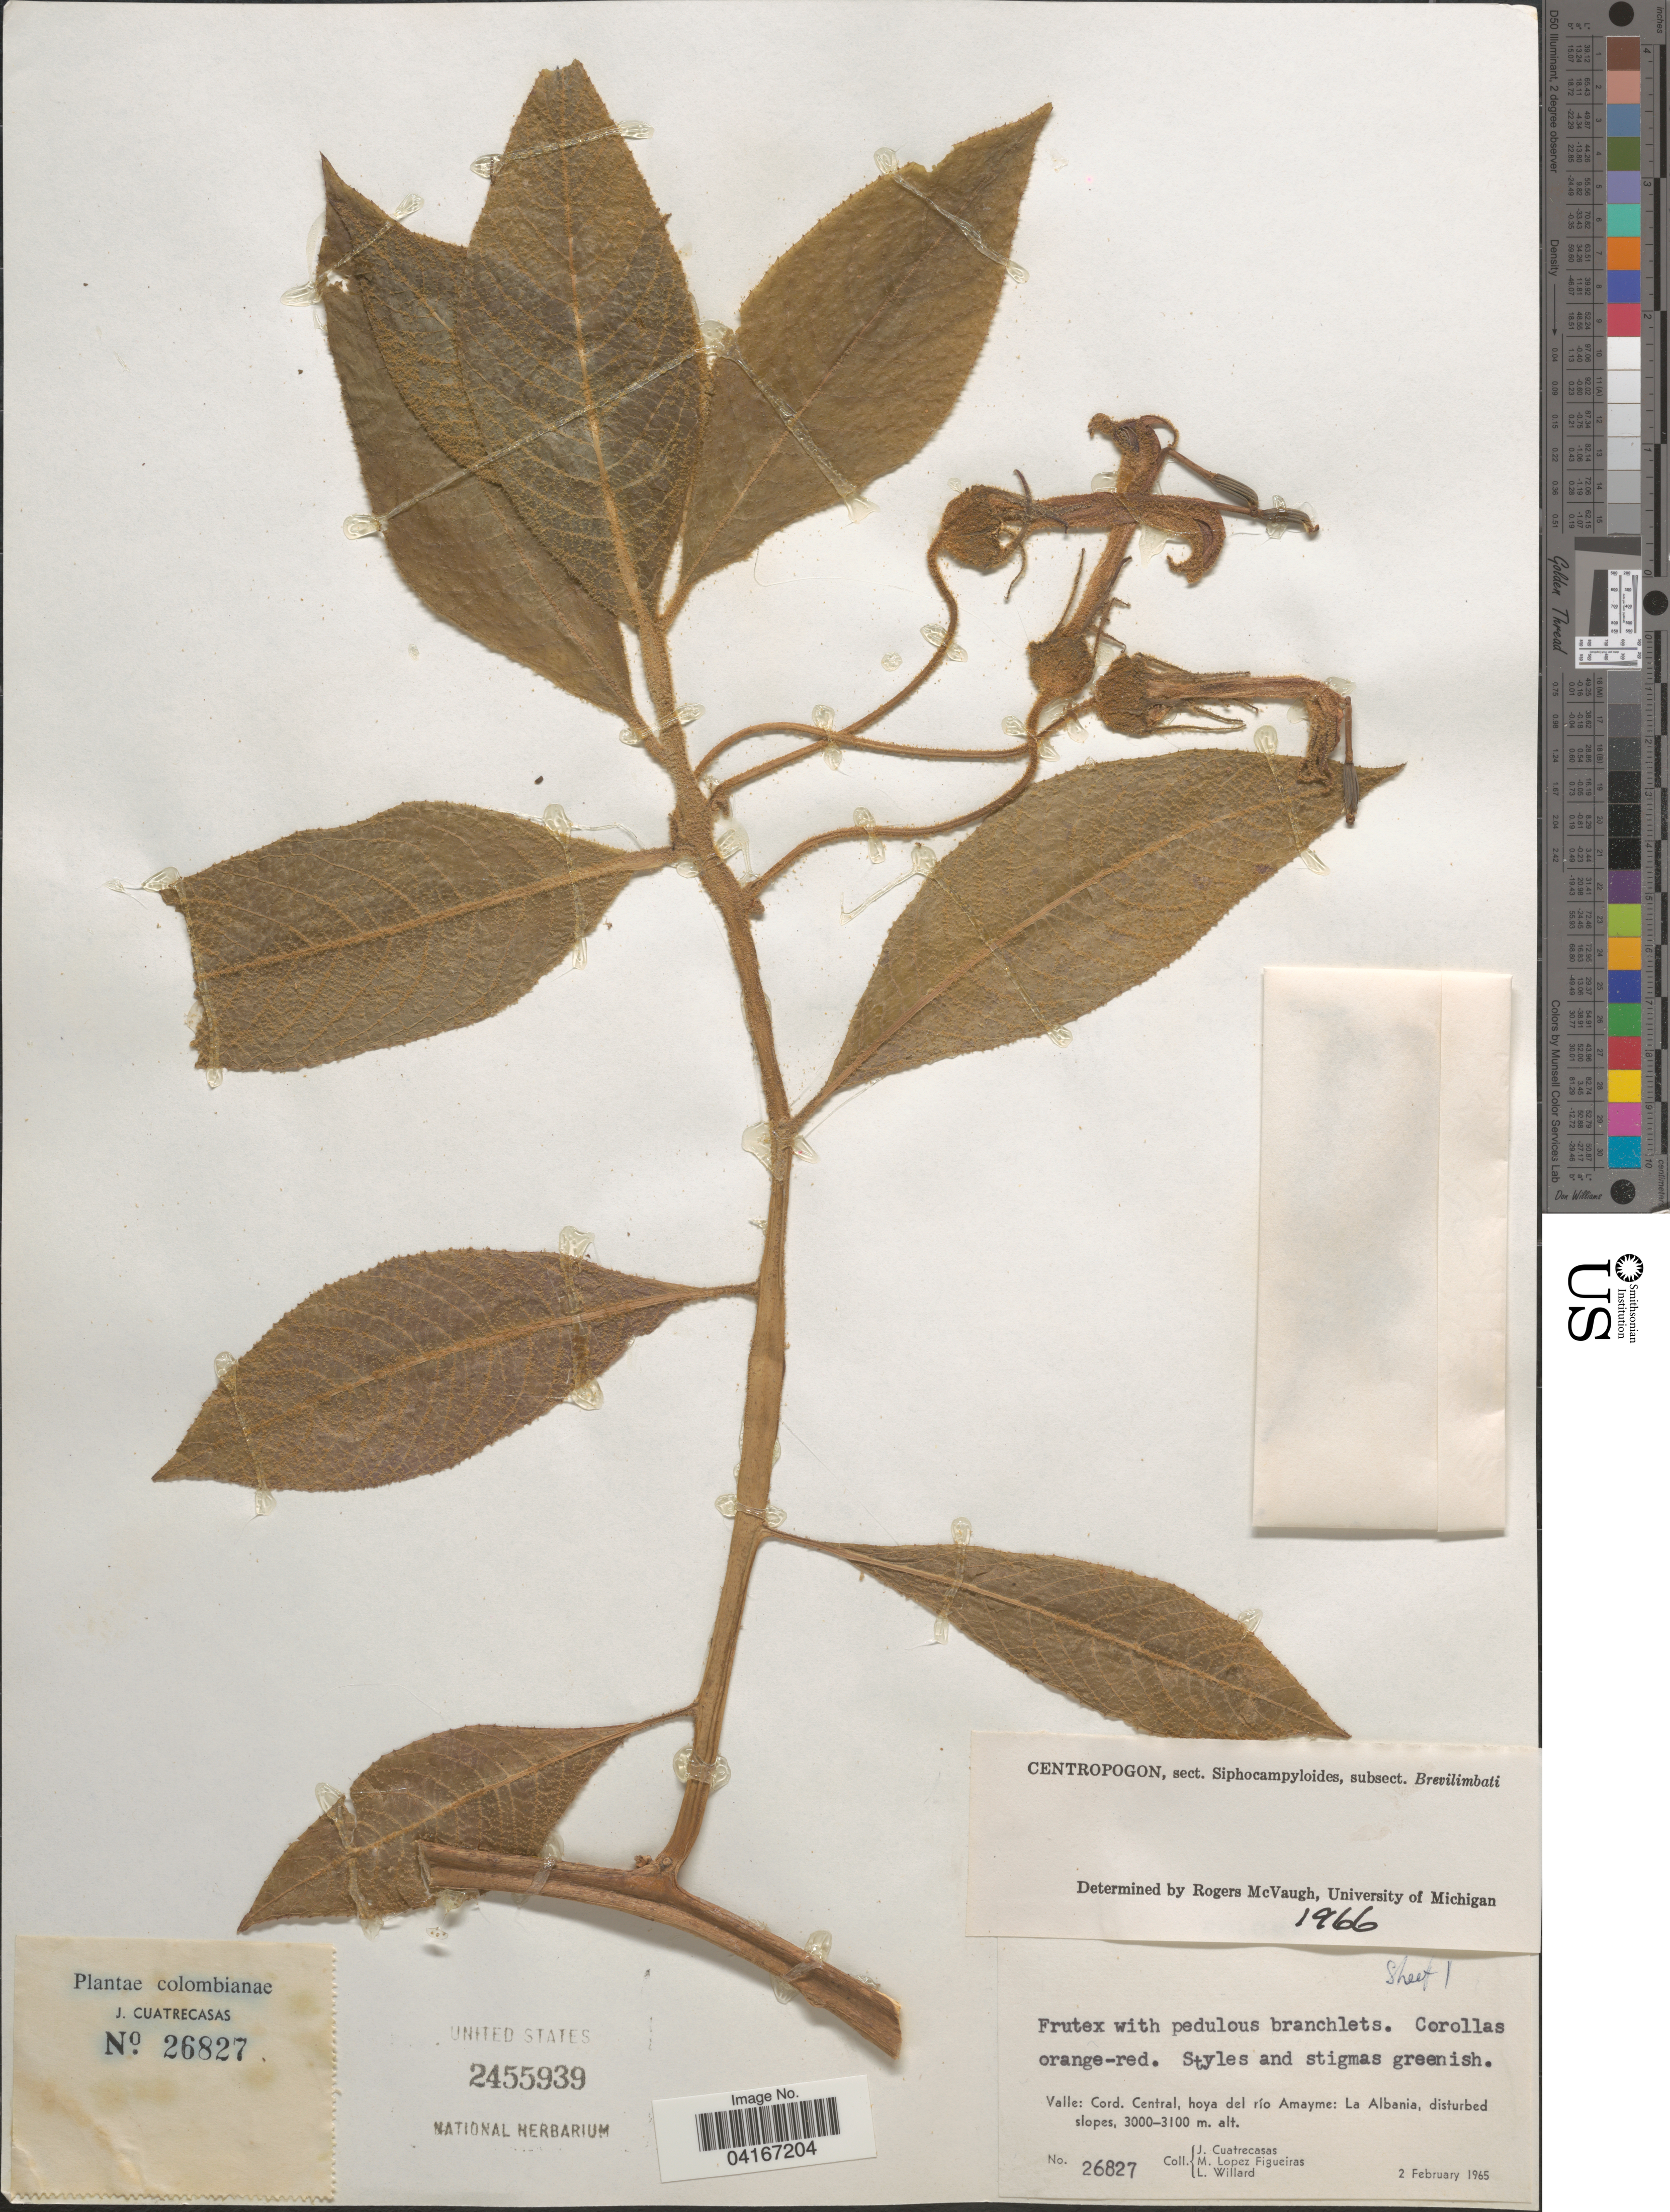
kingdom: Plantae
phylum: Tracheophyta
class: Magnoliopsida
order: Asterales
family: Campanulaceae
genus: Centropogon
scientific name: Centropogon sp.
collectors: J. Cuatrecasas, M. López Figueiras & L. Willard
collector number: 26827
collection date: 1965-02-02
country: Colombia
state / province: Valle del Cauca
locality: Valle: Cord. Central, hoya del río Amayme: La Albania, disturbed slopes.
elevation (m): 3000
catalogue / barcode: US 2455939